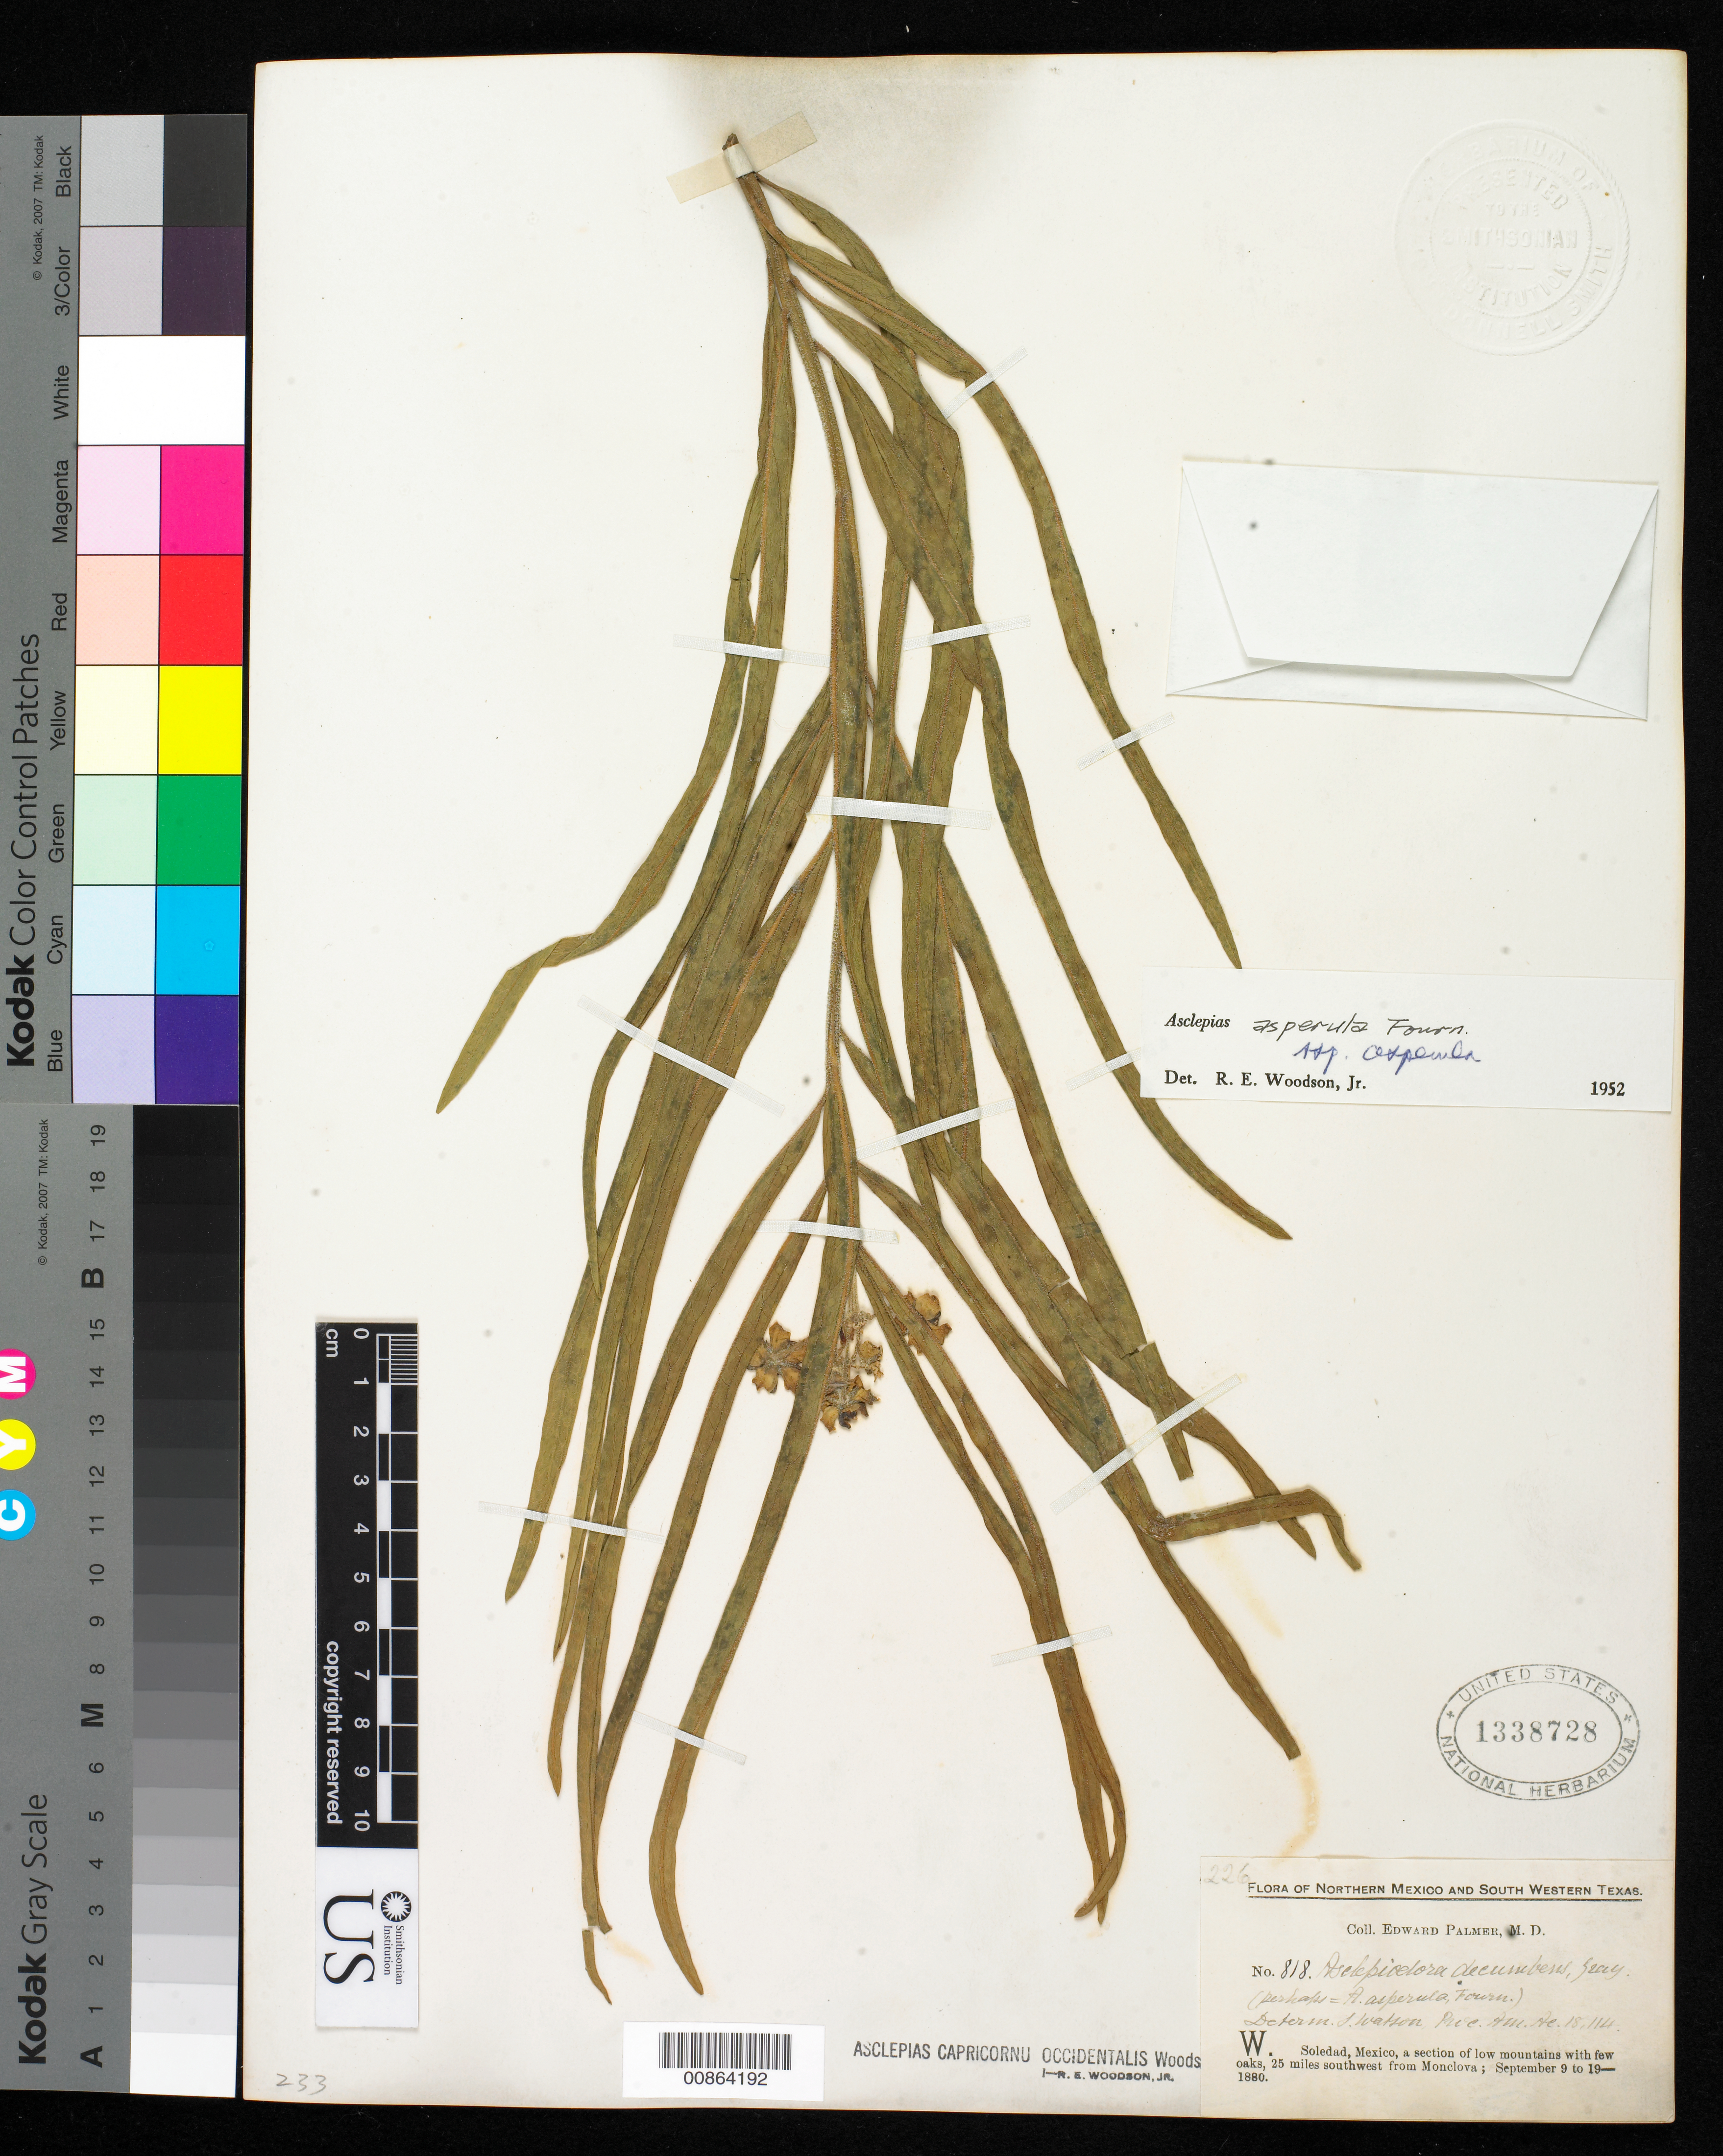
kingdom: Plantae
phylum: Tracheophyta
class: Magnoliopsida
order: Gentianales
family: Apocynaceae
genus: Asclepias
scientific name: Asclepias asperula subsp. asperula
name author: (Decne.) Woodson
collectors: E. Palmer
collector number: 818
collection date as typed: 09 Sep 1880 to 19 Sep 1880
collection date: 1880-09-09/1880-09-19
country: Mexico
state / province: Coahuila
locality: W. Soledad, 25 miles southwest from Monclova, Coahuila.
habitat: A section of low mountains with few oaks.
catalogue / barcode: US 1338728